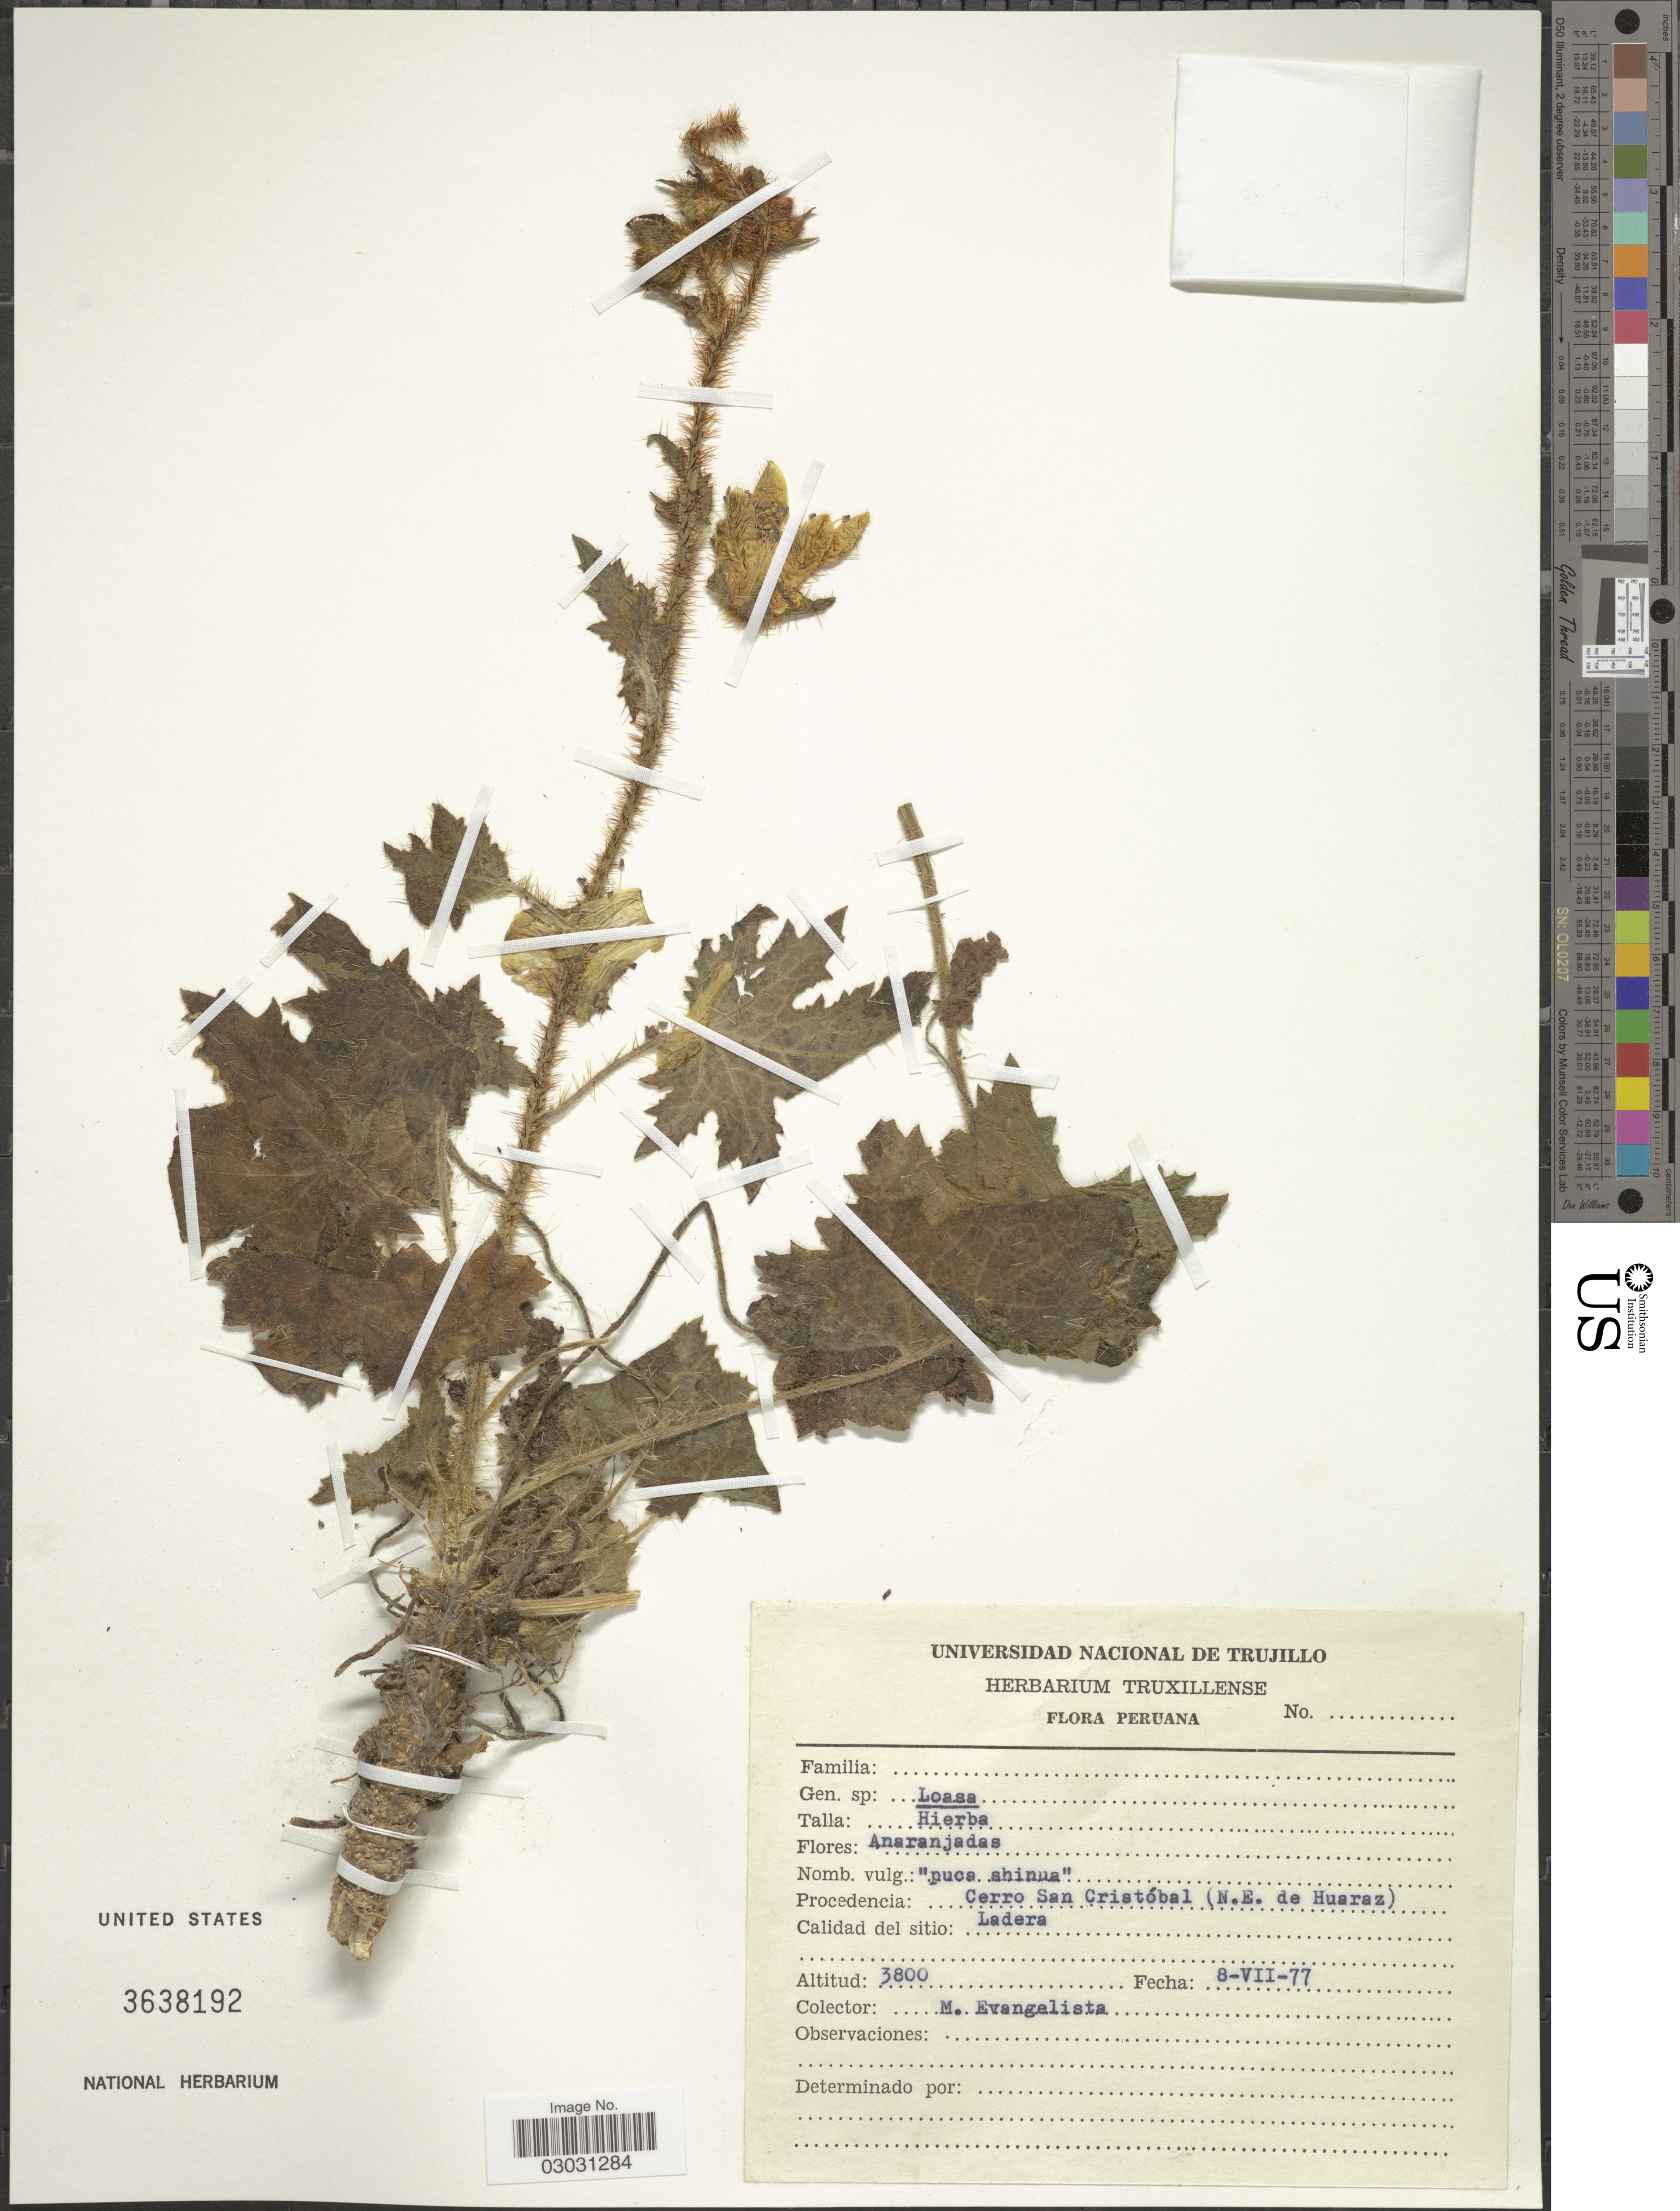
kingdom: Plantae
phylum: Tracheophyta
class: Magnoliopsida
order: Cornales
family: Loasaceae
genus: Loasa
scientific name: Loasa sp.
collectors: M. Evangelista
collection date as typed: Transcribed d/m/y: 8/7/77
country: Peru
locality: Cerro San Cristóbal (N.E. de Huaraz).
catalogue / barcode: US 3638192